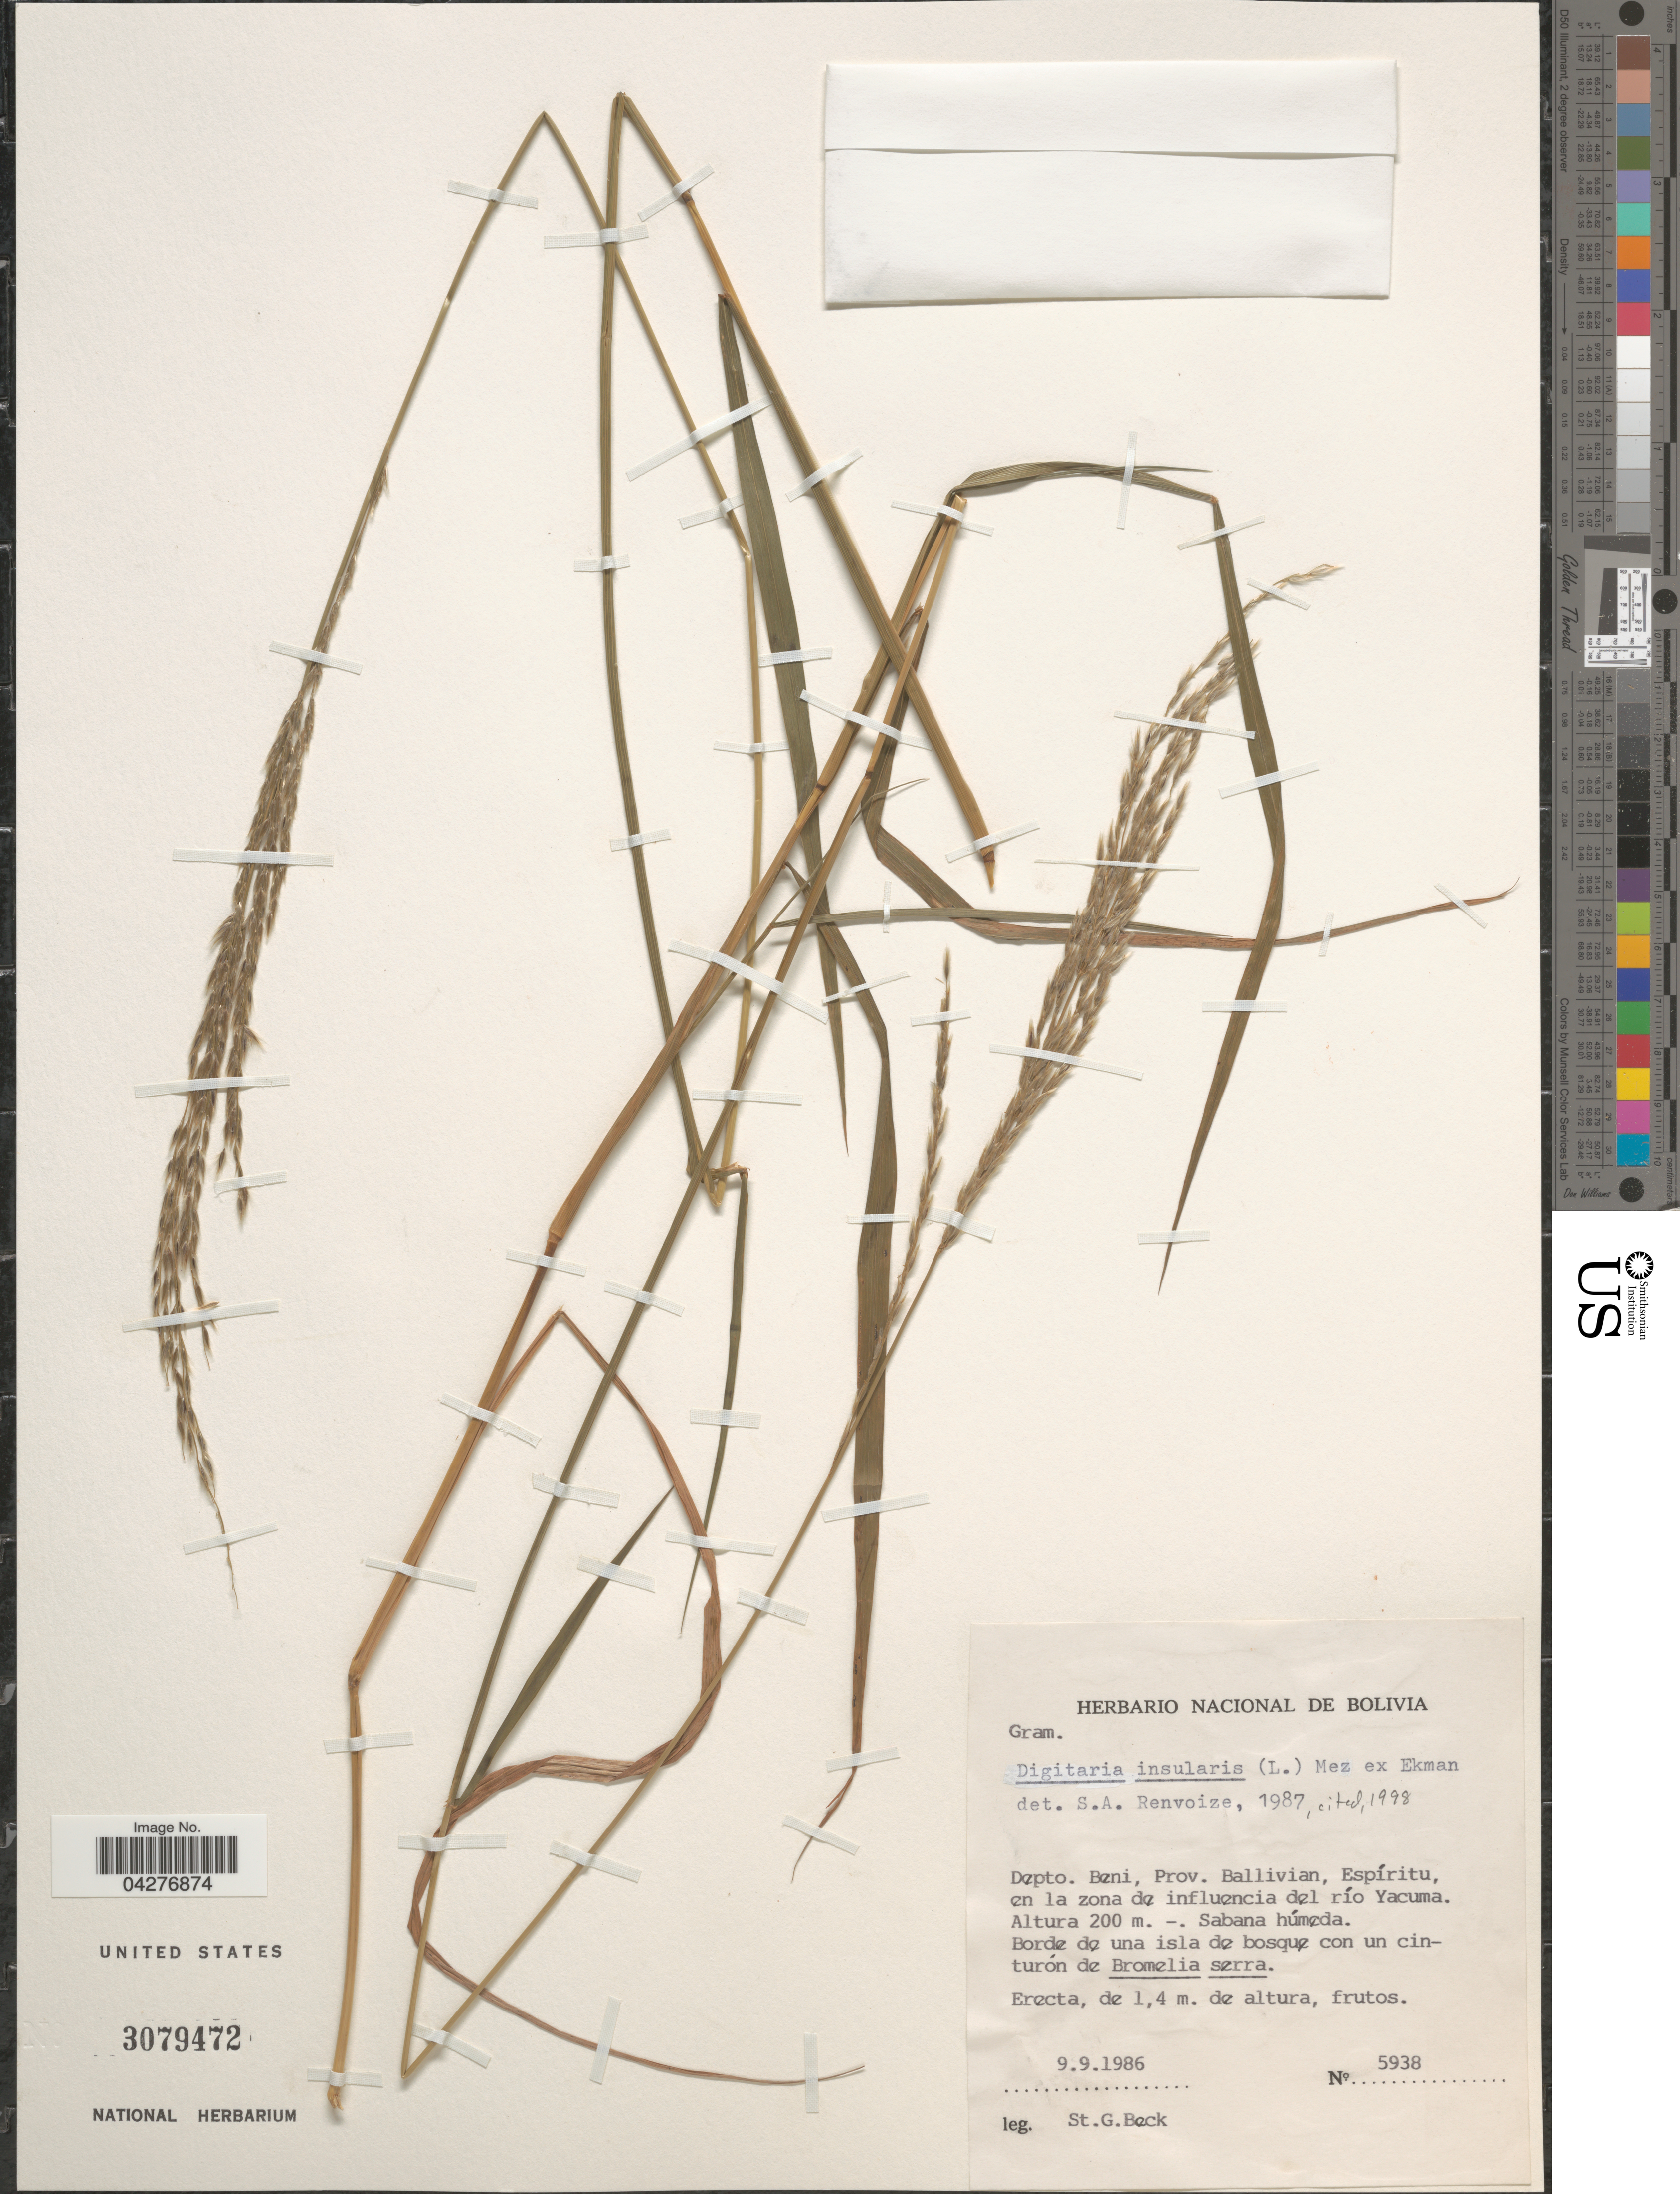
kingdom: Plantae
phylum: Tracheophyta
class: Liliopsida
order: Poales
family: Poaceae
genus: Digitaria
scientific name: Digitaria insularis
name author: (L.) Fedde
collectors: S. G. Beck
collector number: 5938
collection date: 1986-09-09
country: Bolivia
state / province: Beni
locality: Depto. Beni, Prov. Ballivian, Espíritu, en la zona de influencia del río Yacuma.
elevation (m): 200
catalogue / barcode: US 3079472